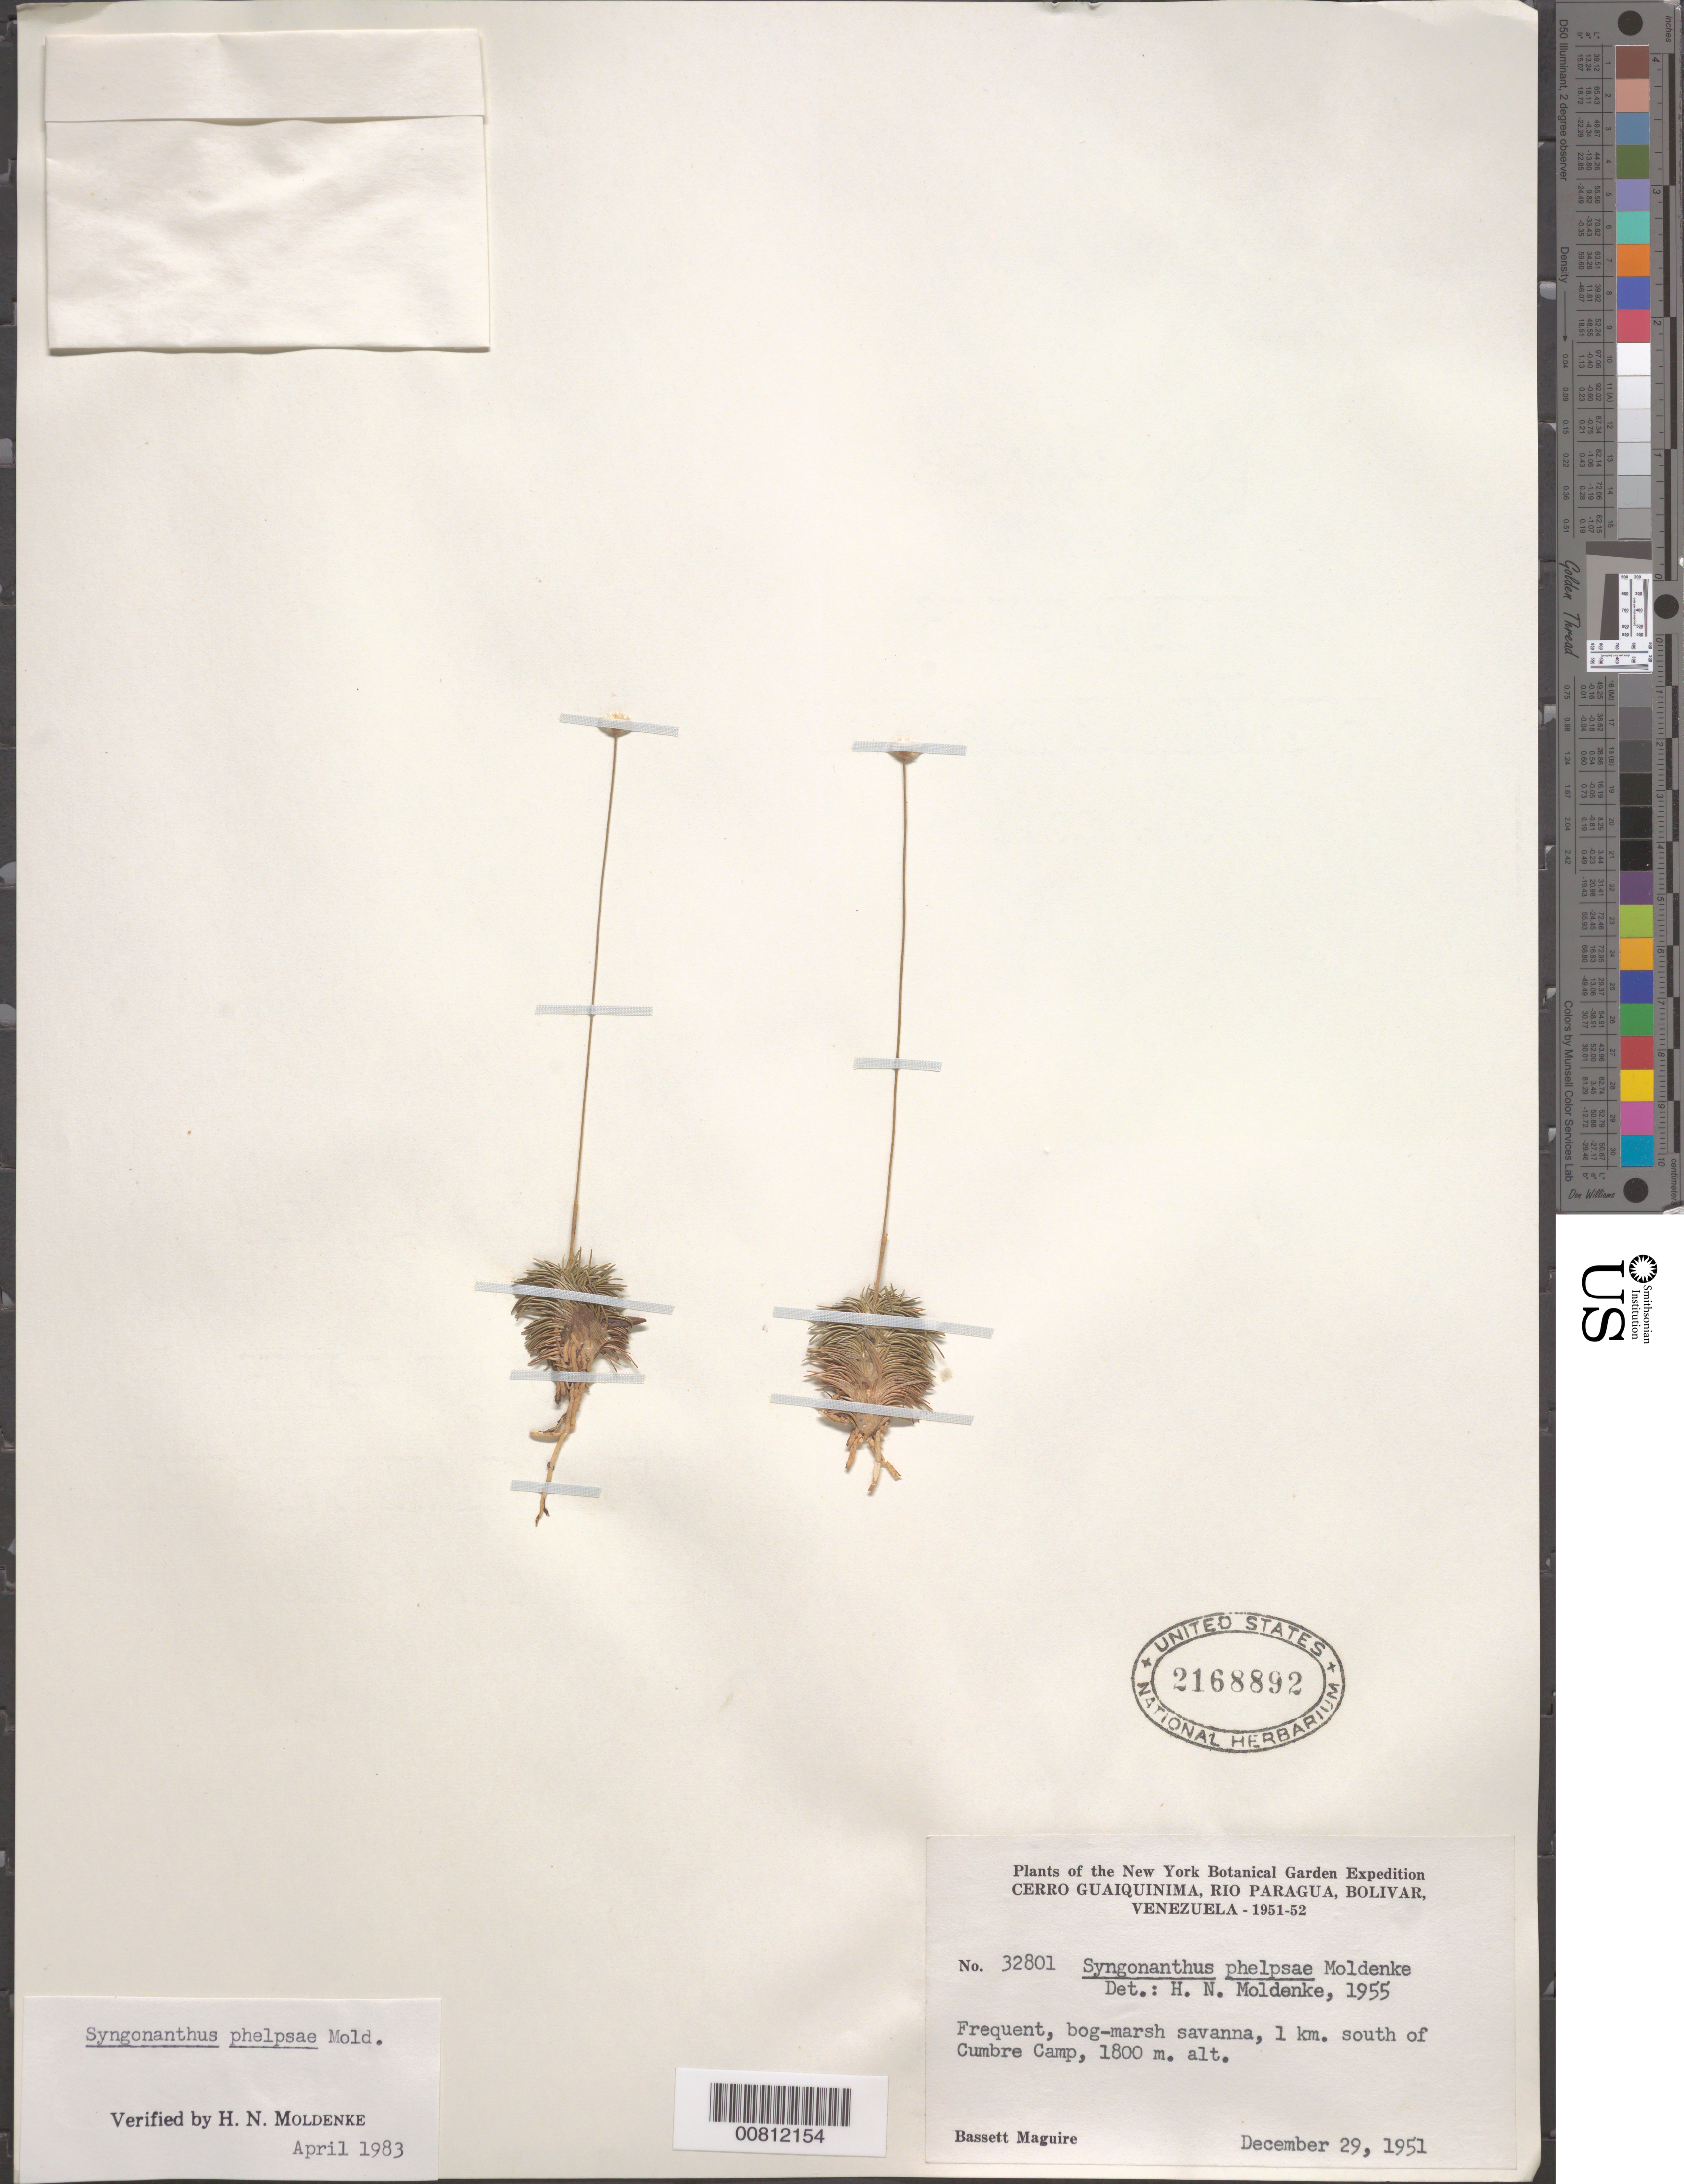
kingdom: Plantae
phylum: Tracheophyta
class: Liliopsida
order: Poales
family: Eriocaulaceae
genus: Syngonanthus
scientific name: Syngonanthus phelpsiae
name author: Moldenke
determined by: Moldenke, H. N.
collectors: B. Maguire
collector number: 32801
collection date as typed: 29-Dec-51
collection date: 1951-12-29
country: Venezuela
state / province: Bolívar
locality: Cerro Guaiquinima, Río Paragua, 1 km S of Cumbre Camp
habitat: Bog-marsh savanna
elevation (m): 1800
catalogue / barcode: US 2168892